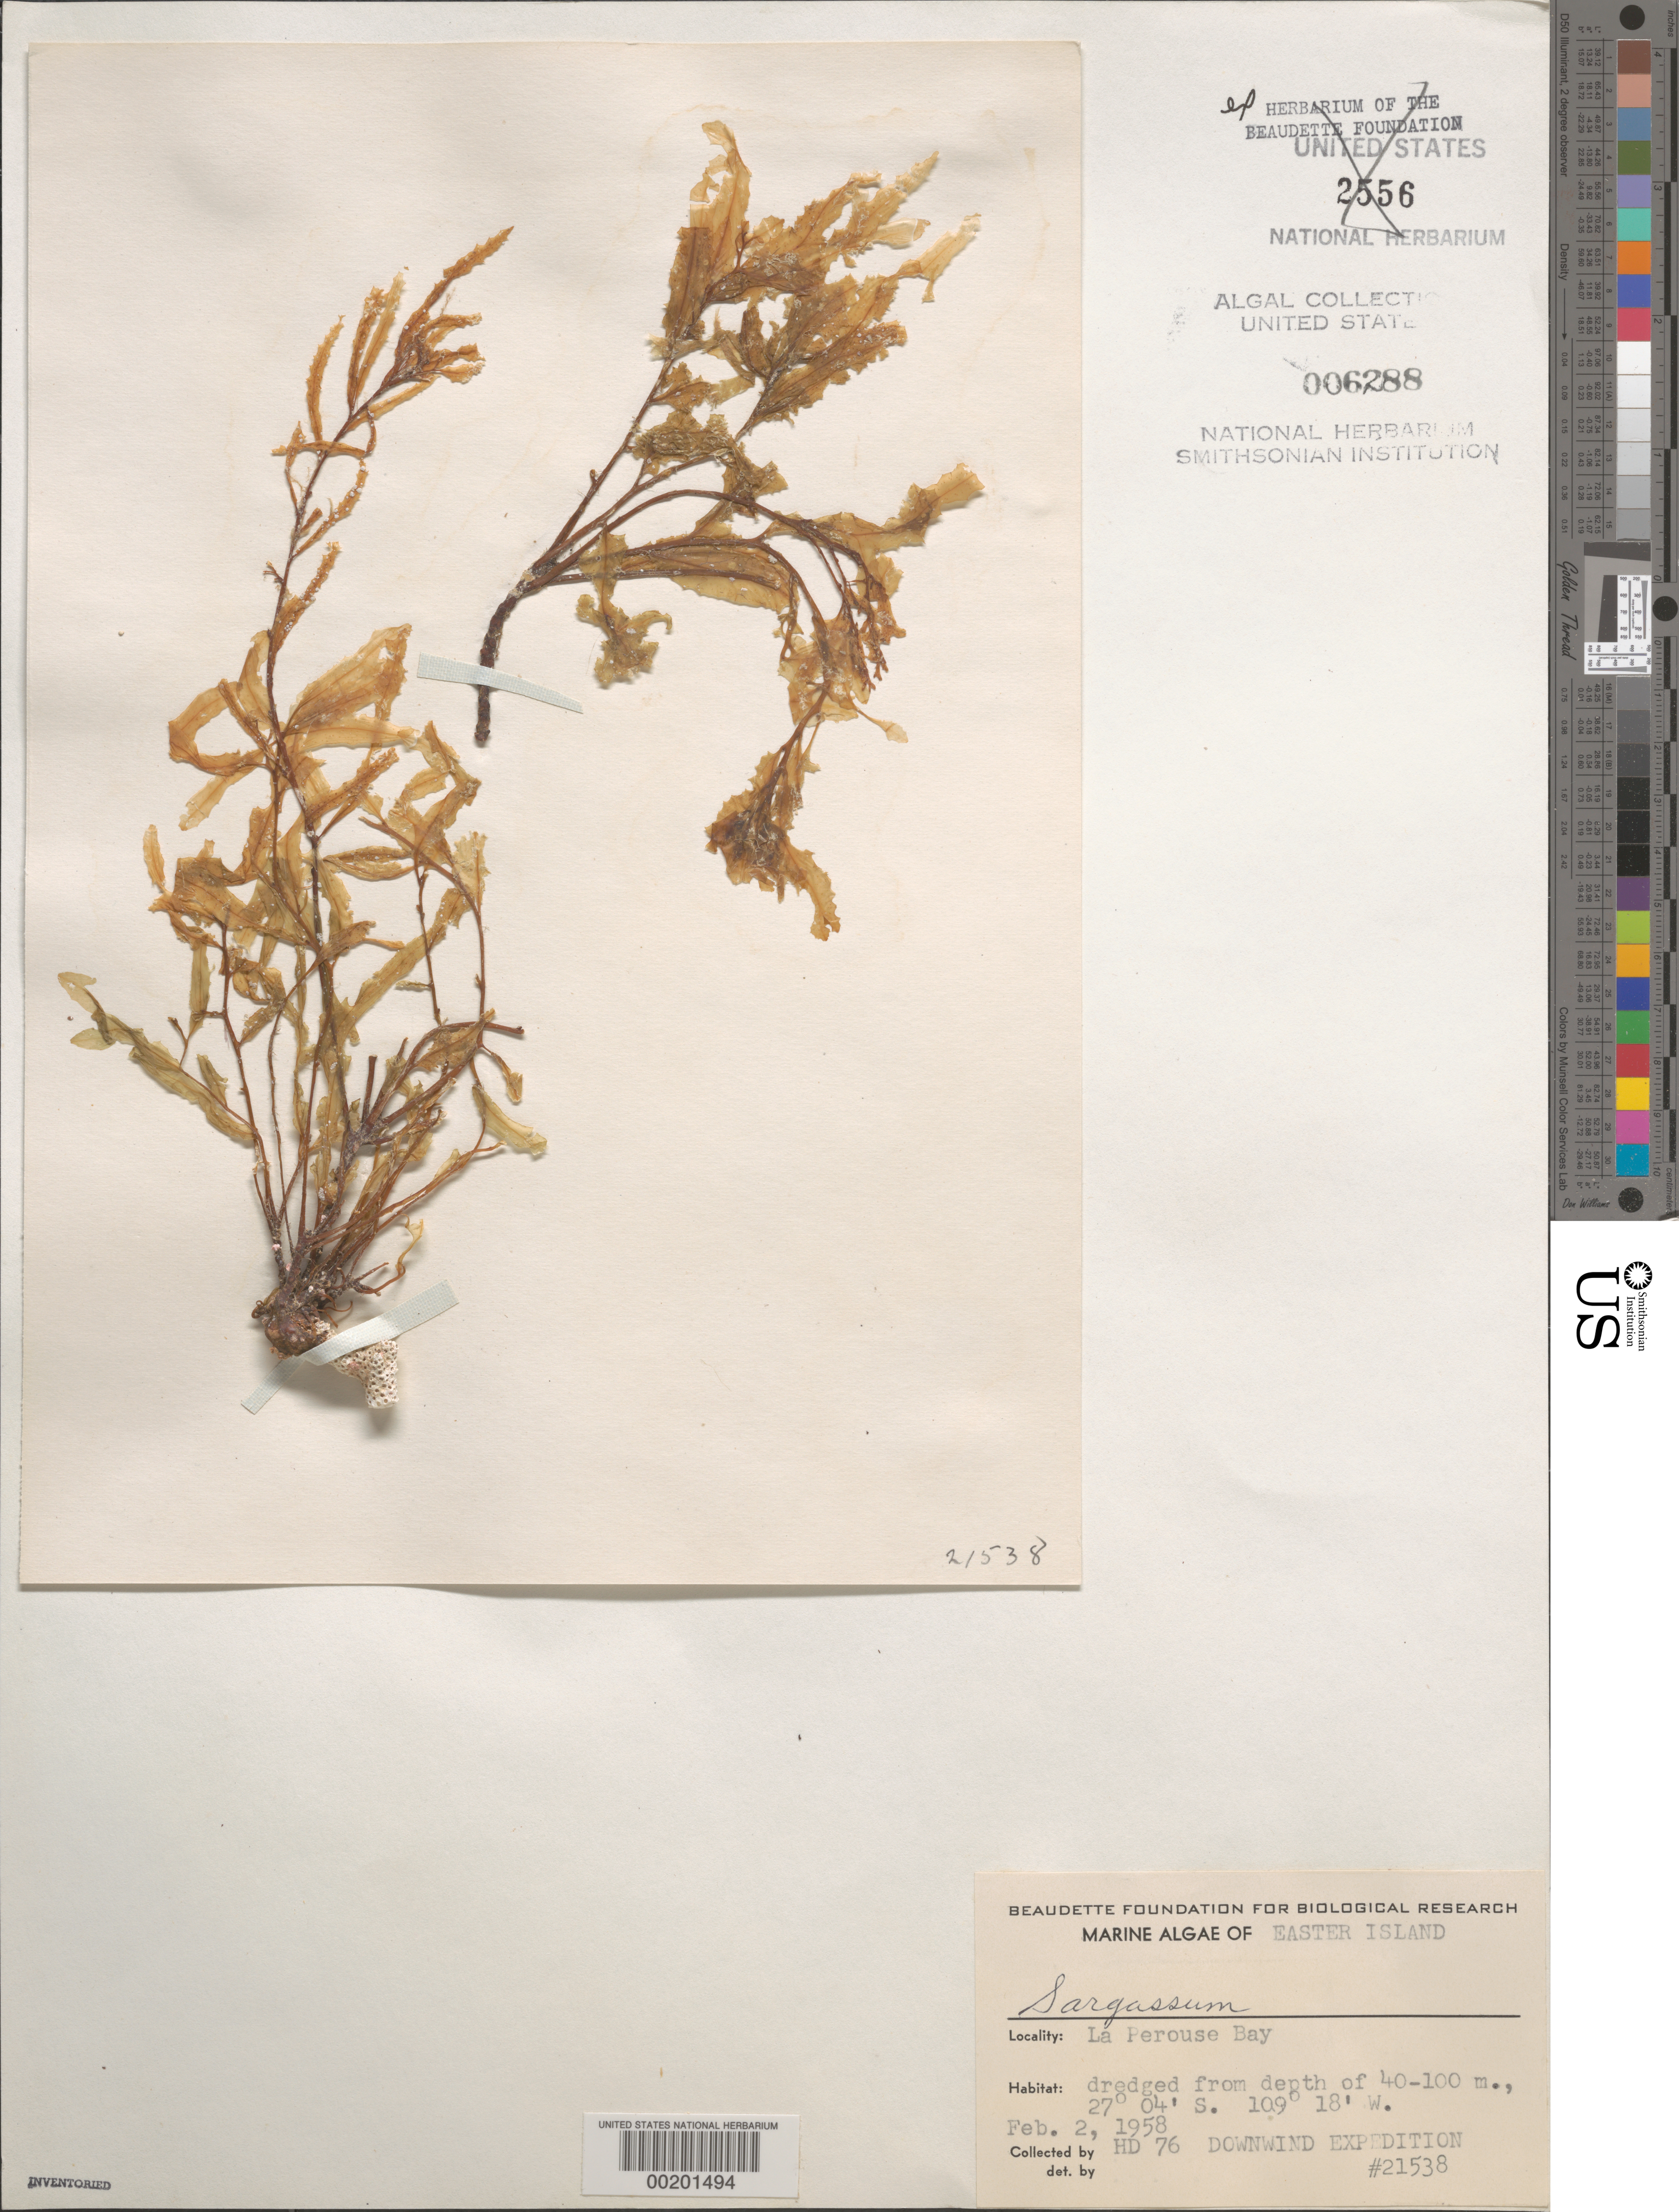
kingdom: Chromista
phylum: Ochrophyta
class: Phaeophyceae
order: Fucales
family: Sargassaceae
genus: Sargassum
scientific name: Sargassum sp.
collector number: EYD 21538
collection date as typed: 02 Feb 1958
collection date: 1958-02-02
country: Chile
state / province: Valparaíso (V)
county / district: Isla de Pascua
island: Pascua [Easter]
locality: La Perouse Bay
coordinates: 27 04' S, 109 18" W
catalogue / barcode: US 6288